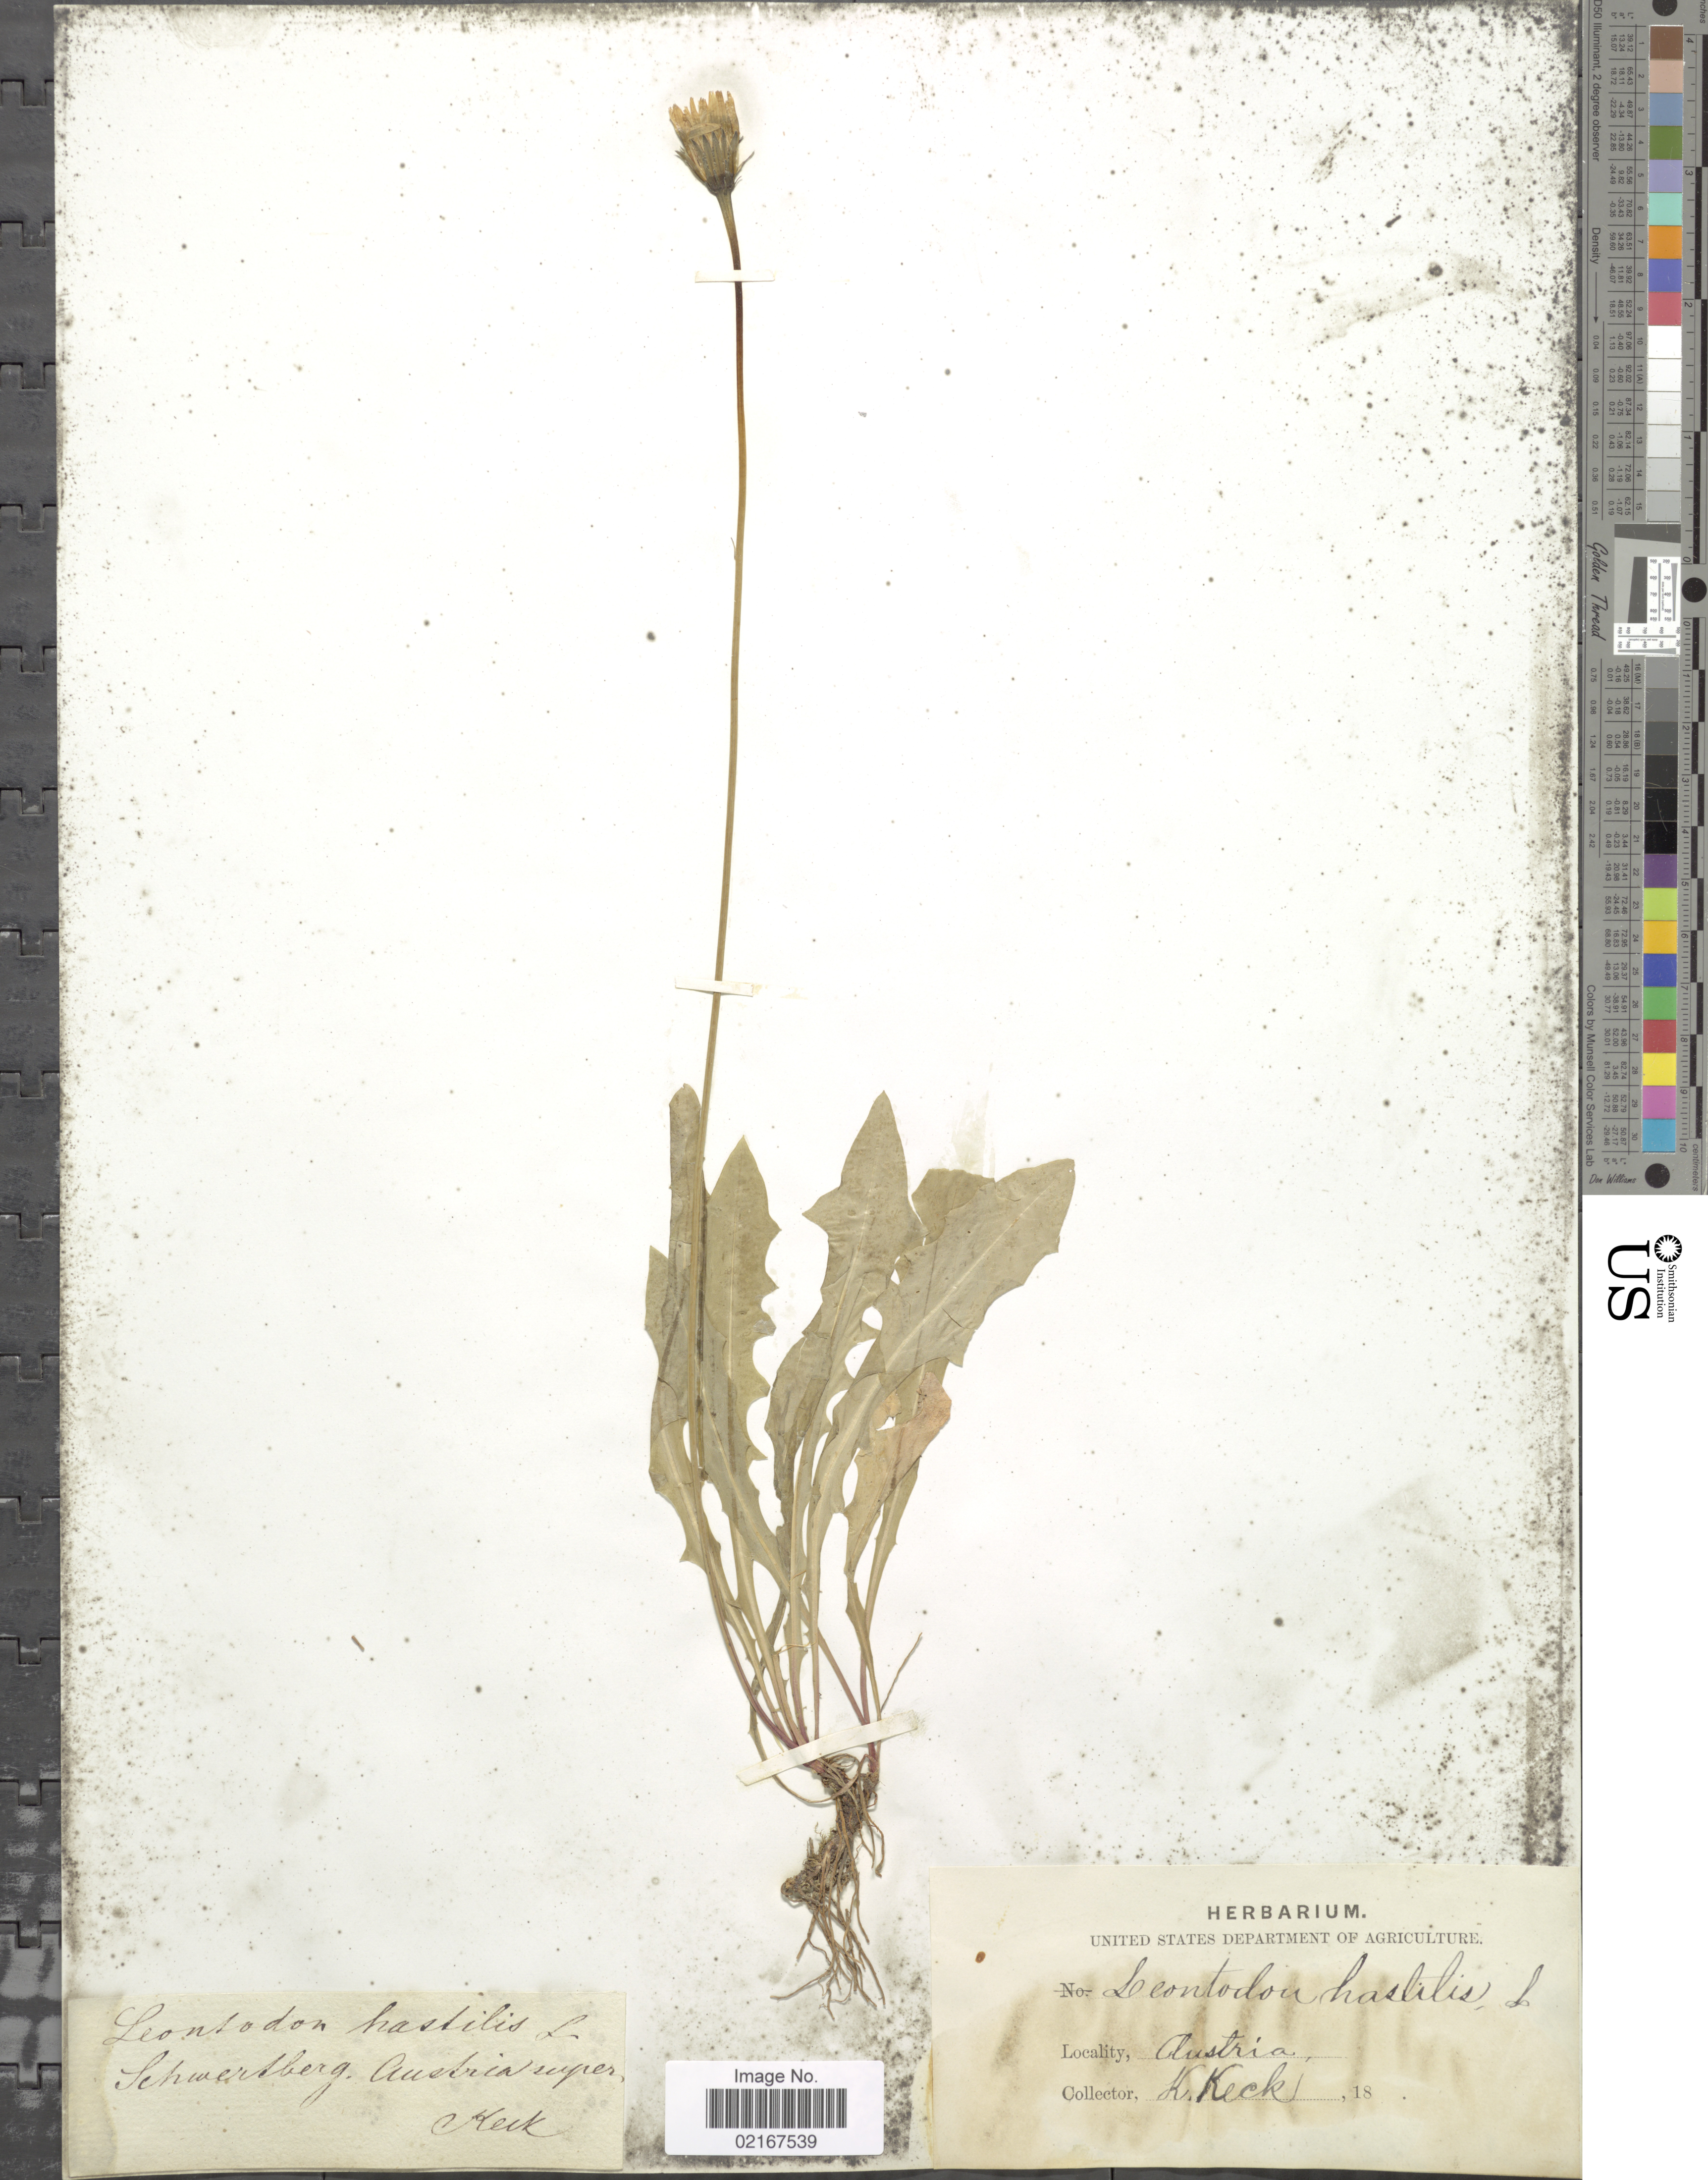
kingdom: Plantae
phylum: Tracheophyta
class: Magnoliopsida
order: Asterales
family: Asteraceae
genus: Leontodon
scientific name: Leontodon hispidus subsp. hastilis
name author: (L.) Pawlowska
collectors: K. Keck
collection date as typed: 18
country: Austria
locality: Schwertberg